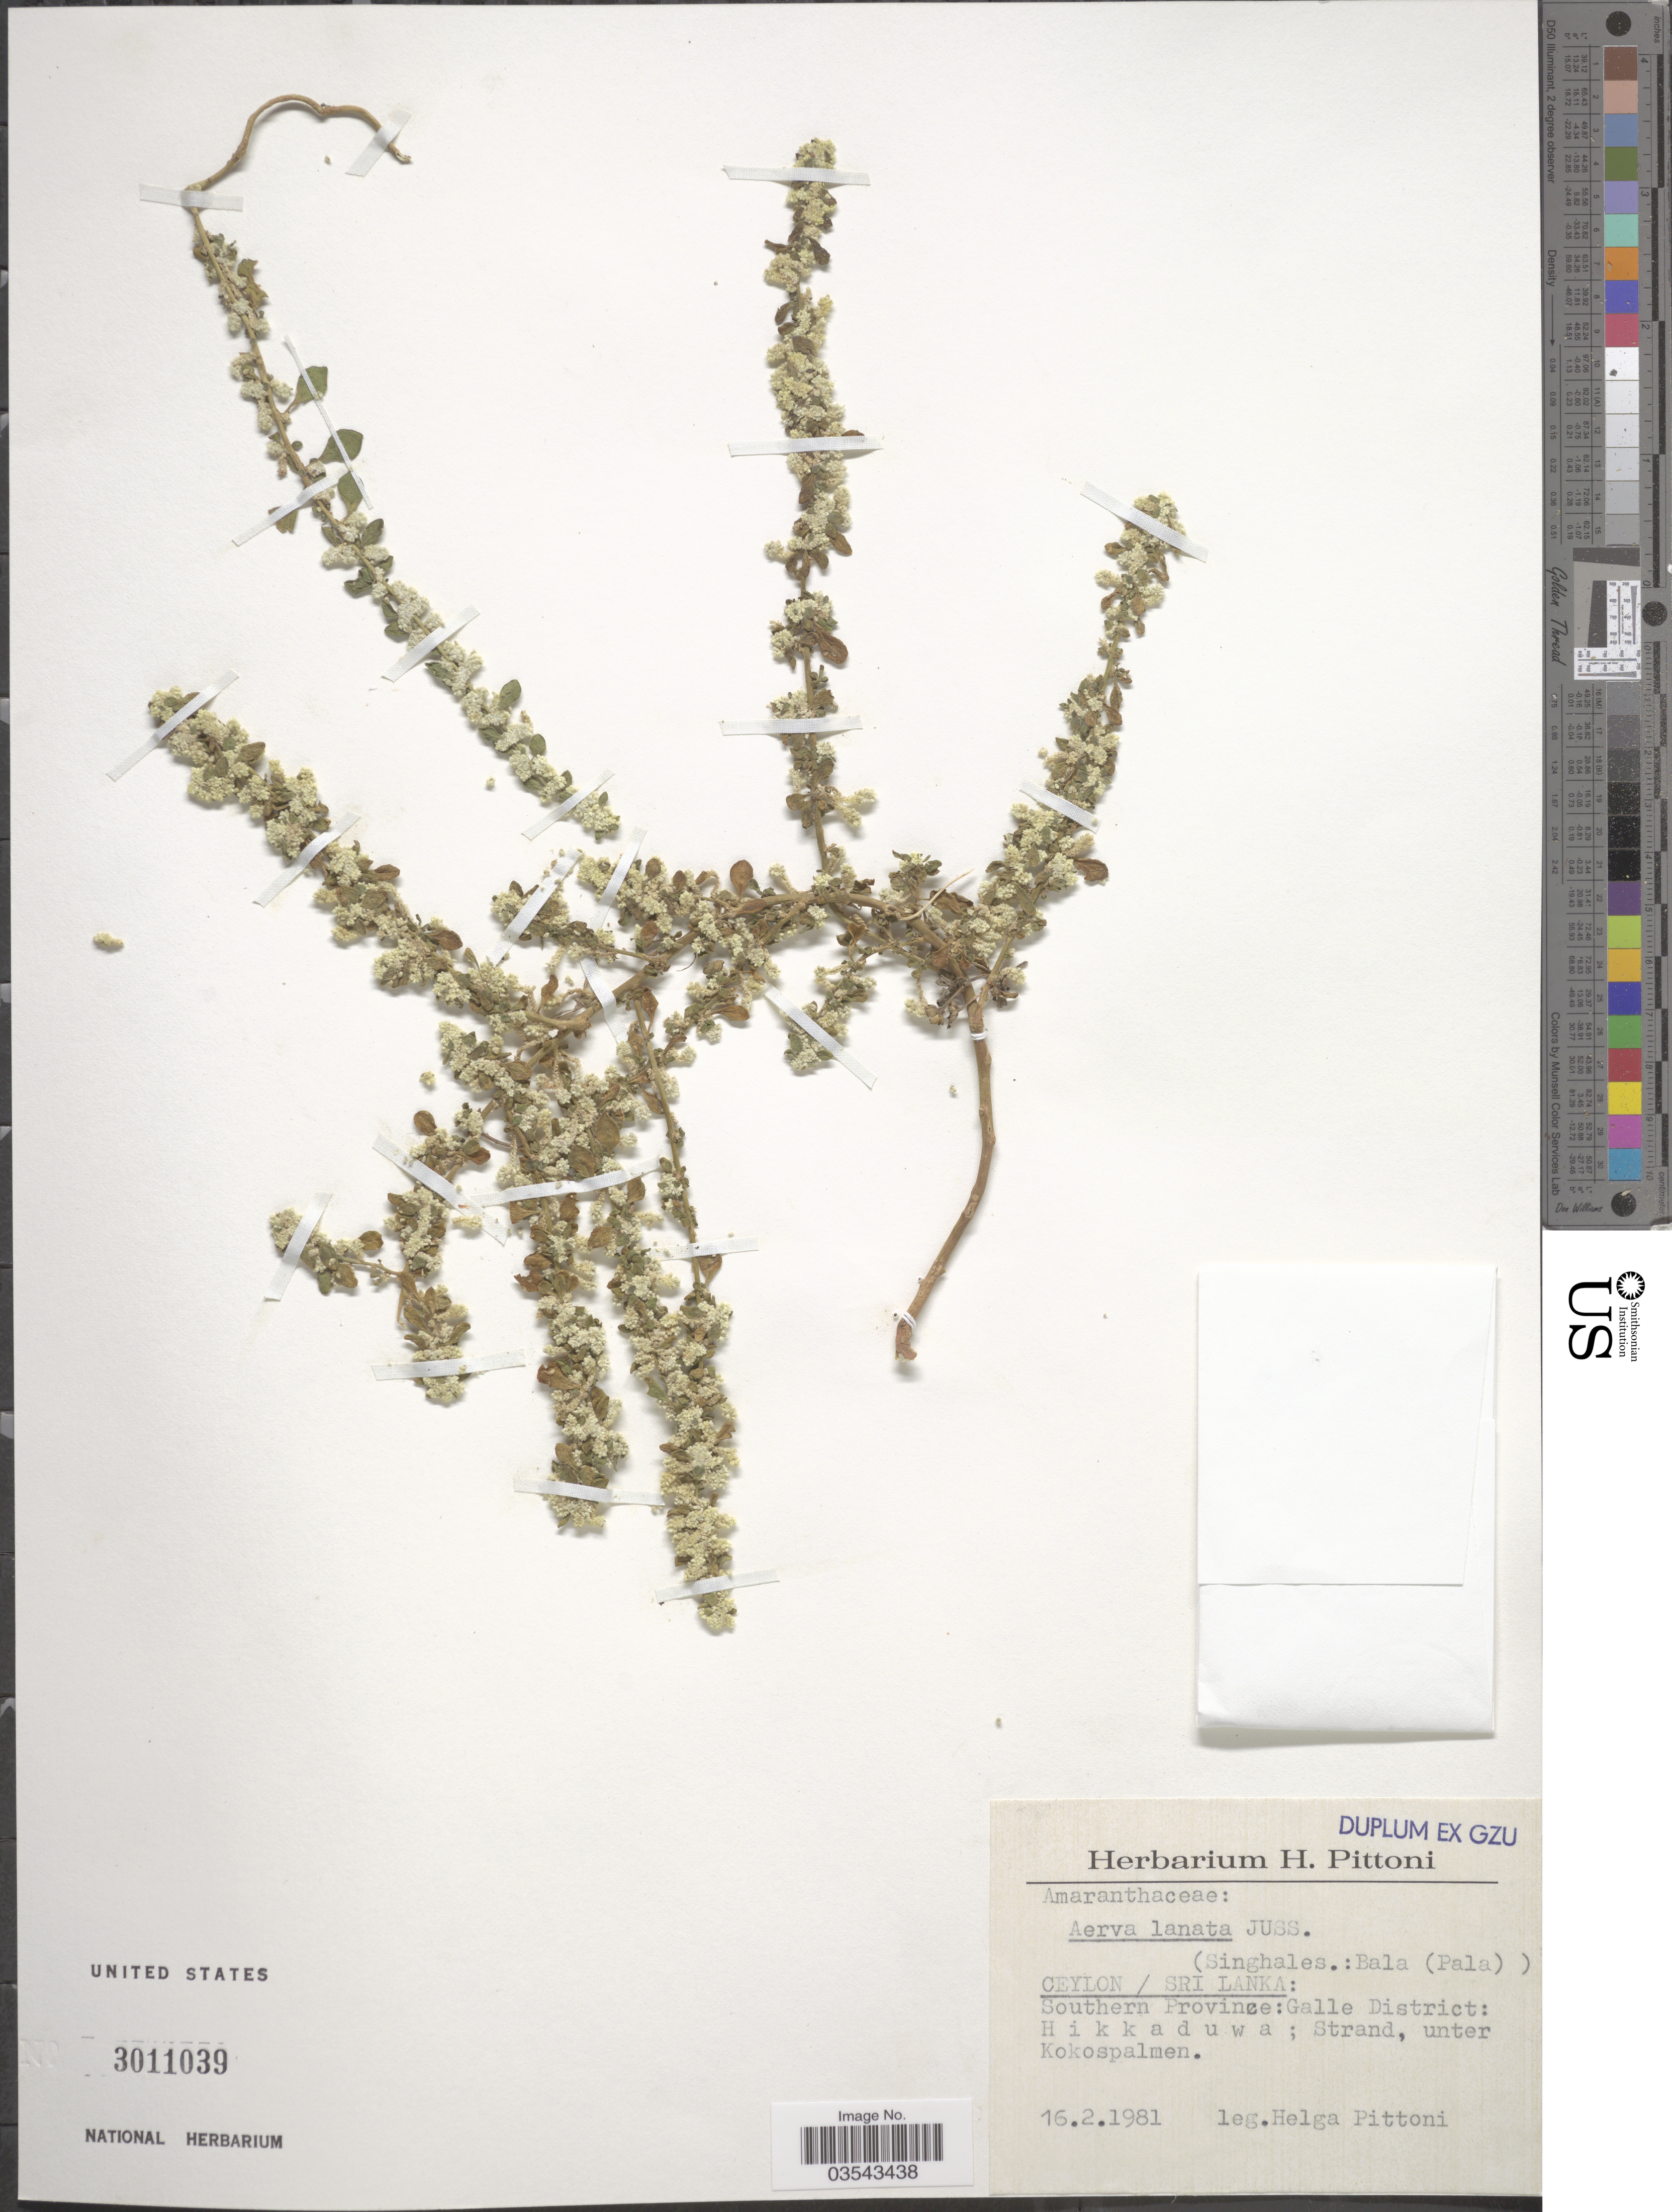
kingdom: Plantae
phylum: Tracheophyta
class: Magnoliopsida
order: Caryophyllales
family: Amaranthaceae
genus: Ouret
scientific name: Ouret lanata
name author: (L.) Kuntze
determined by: U.S. National Herbarium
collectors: H. Pittoni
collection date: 1981-02-16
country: Sri Lanka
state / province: Southern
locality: Ceylon. Galle District: Hikkaduwa; Strand, unter Kokospalmen.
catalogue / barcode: US 3011039